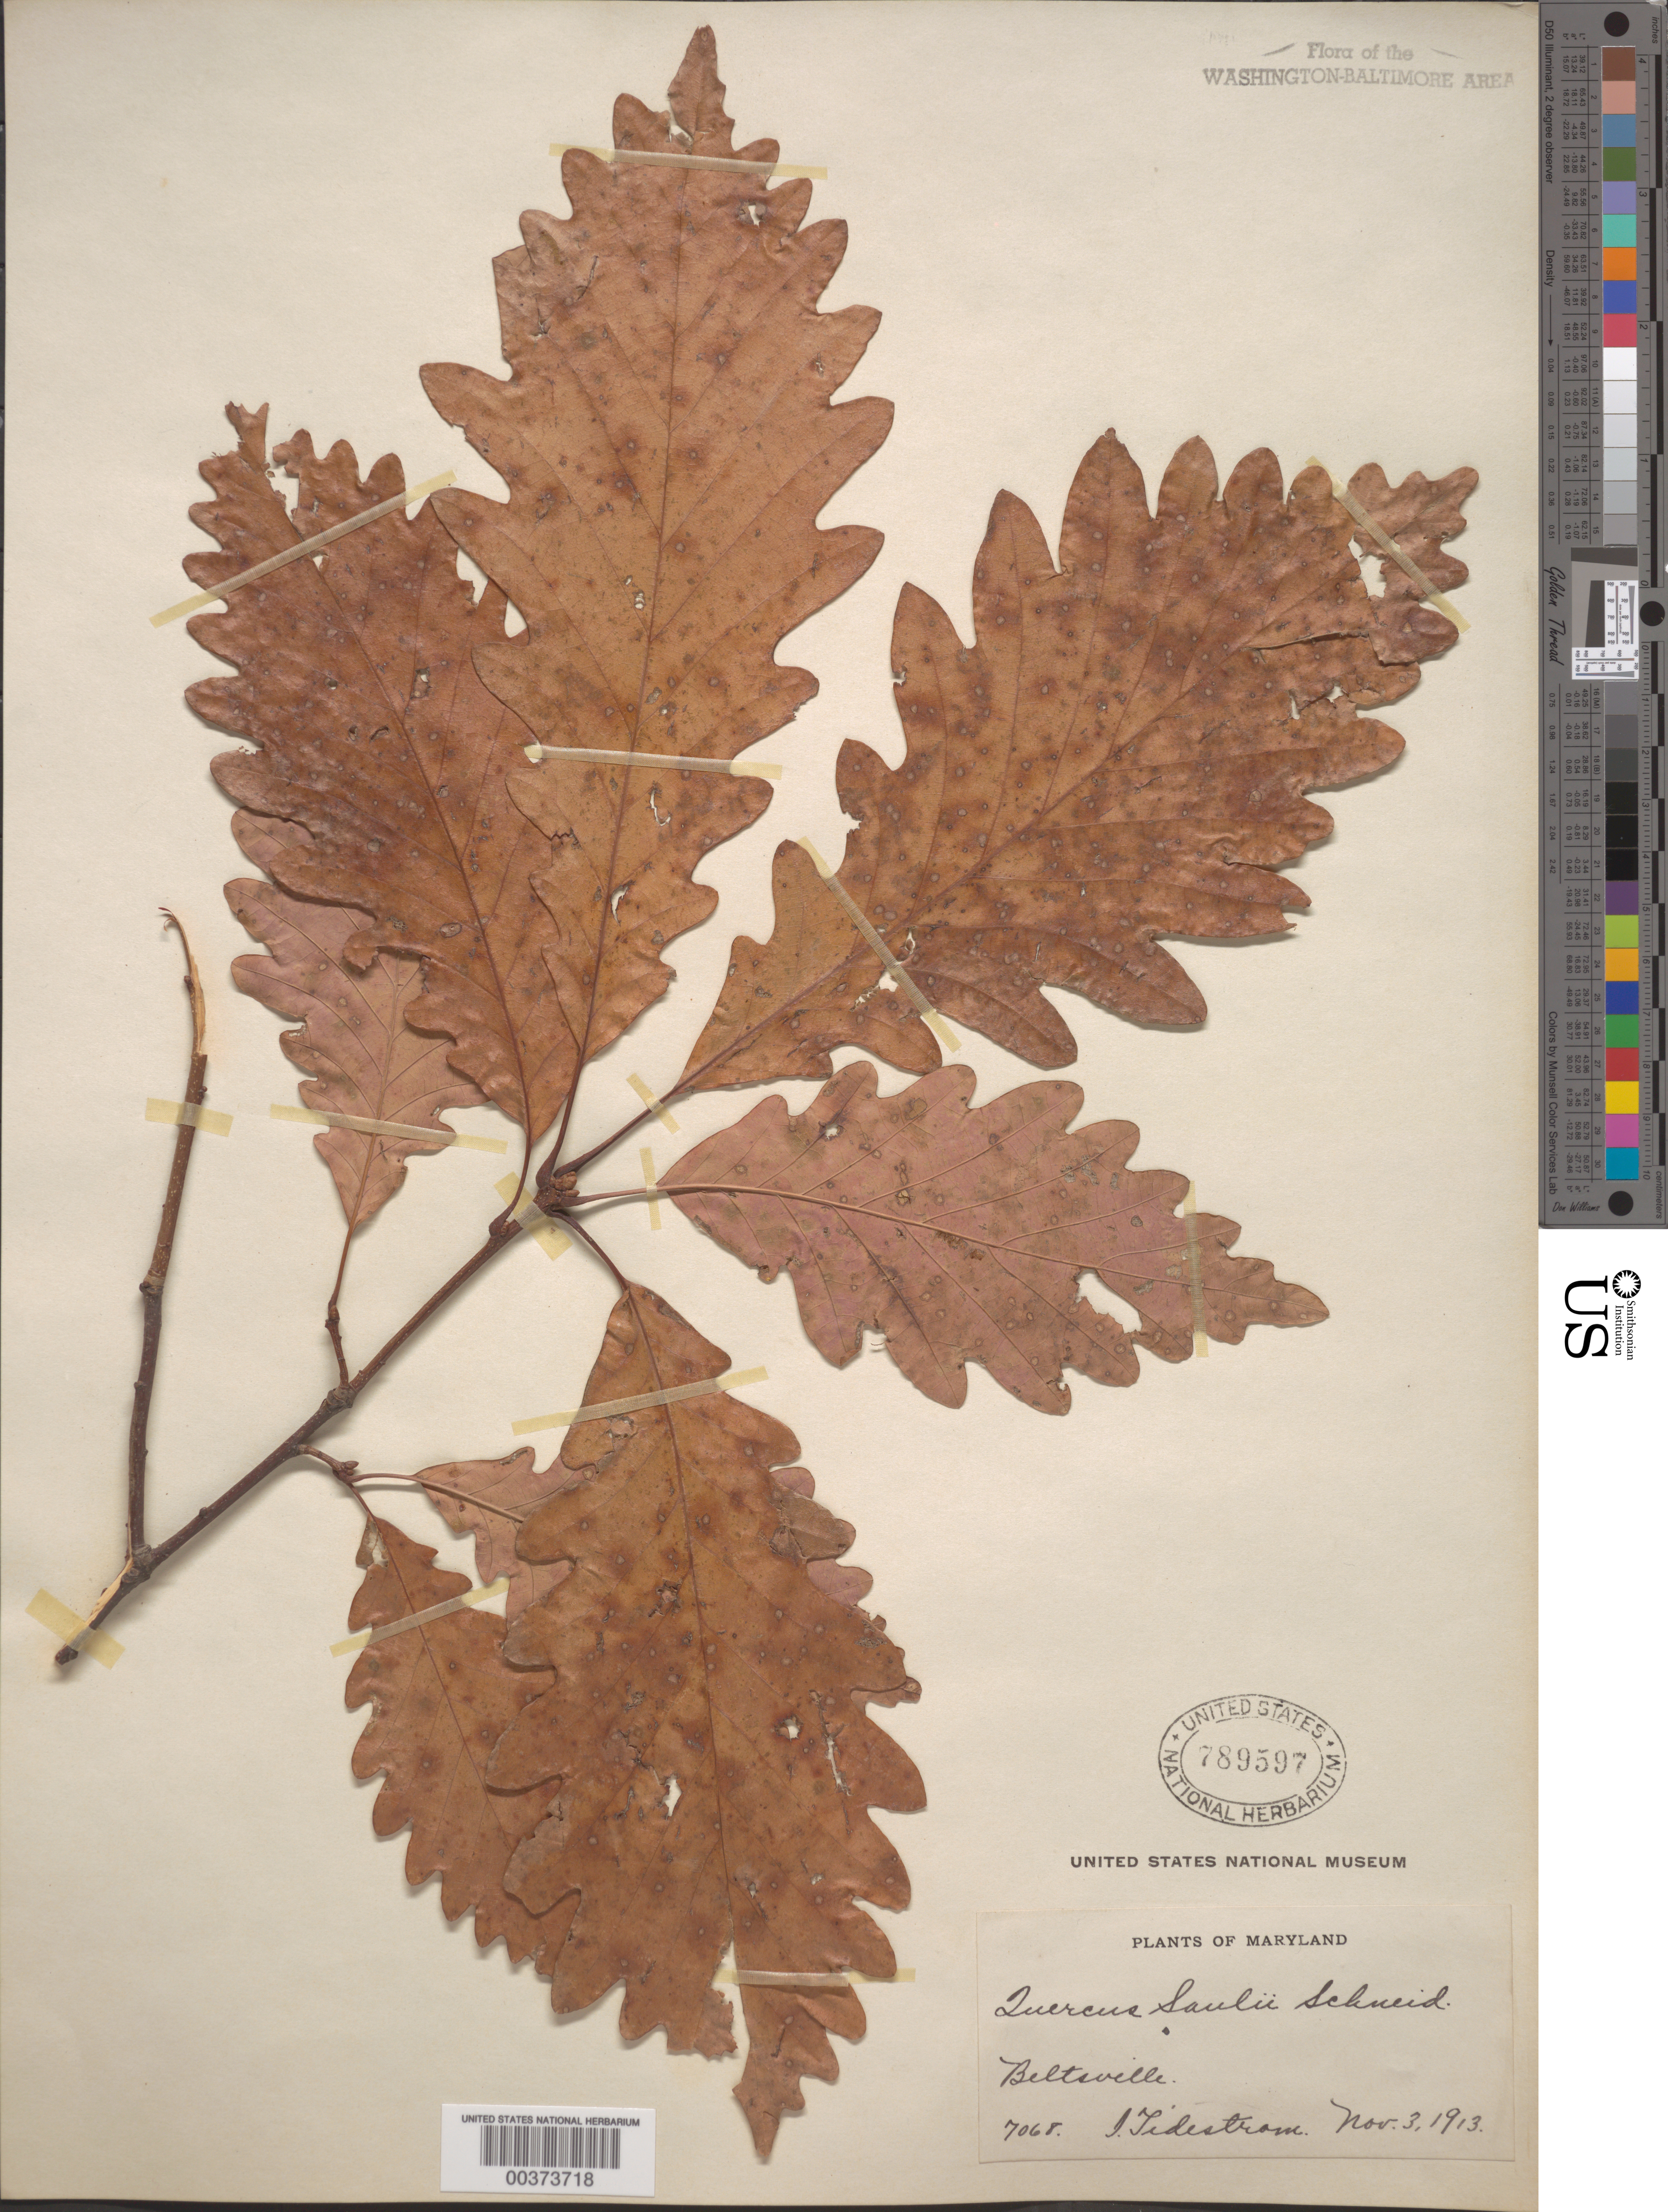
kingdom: Plantae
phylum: Tracheophyta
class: Magnoliopsida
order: Fagales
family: Fagaceae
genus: Quercus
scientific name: Quercus x saulii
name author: C. K. Schneider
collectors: I. F. Tidestrom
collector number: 7068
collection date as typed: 03 Nov 1913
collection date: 1913-11-03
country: United States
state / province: Maryland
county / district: Prince George's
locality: Beltsville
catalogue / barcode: US 789597